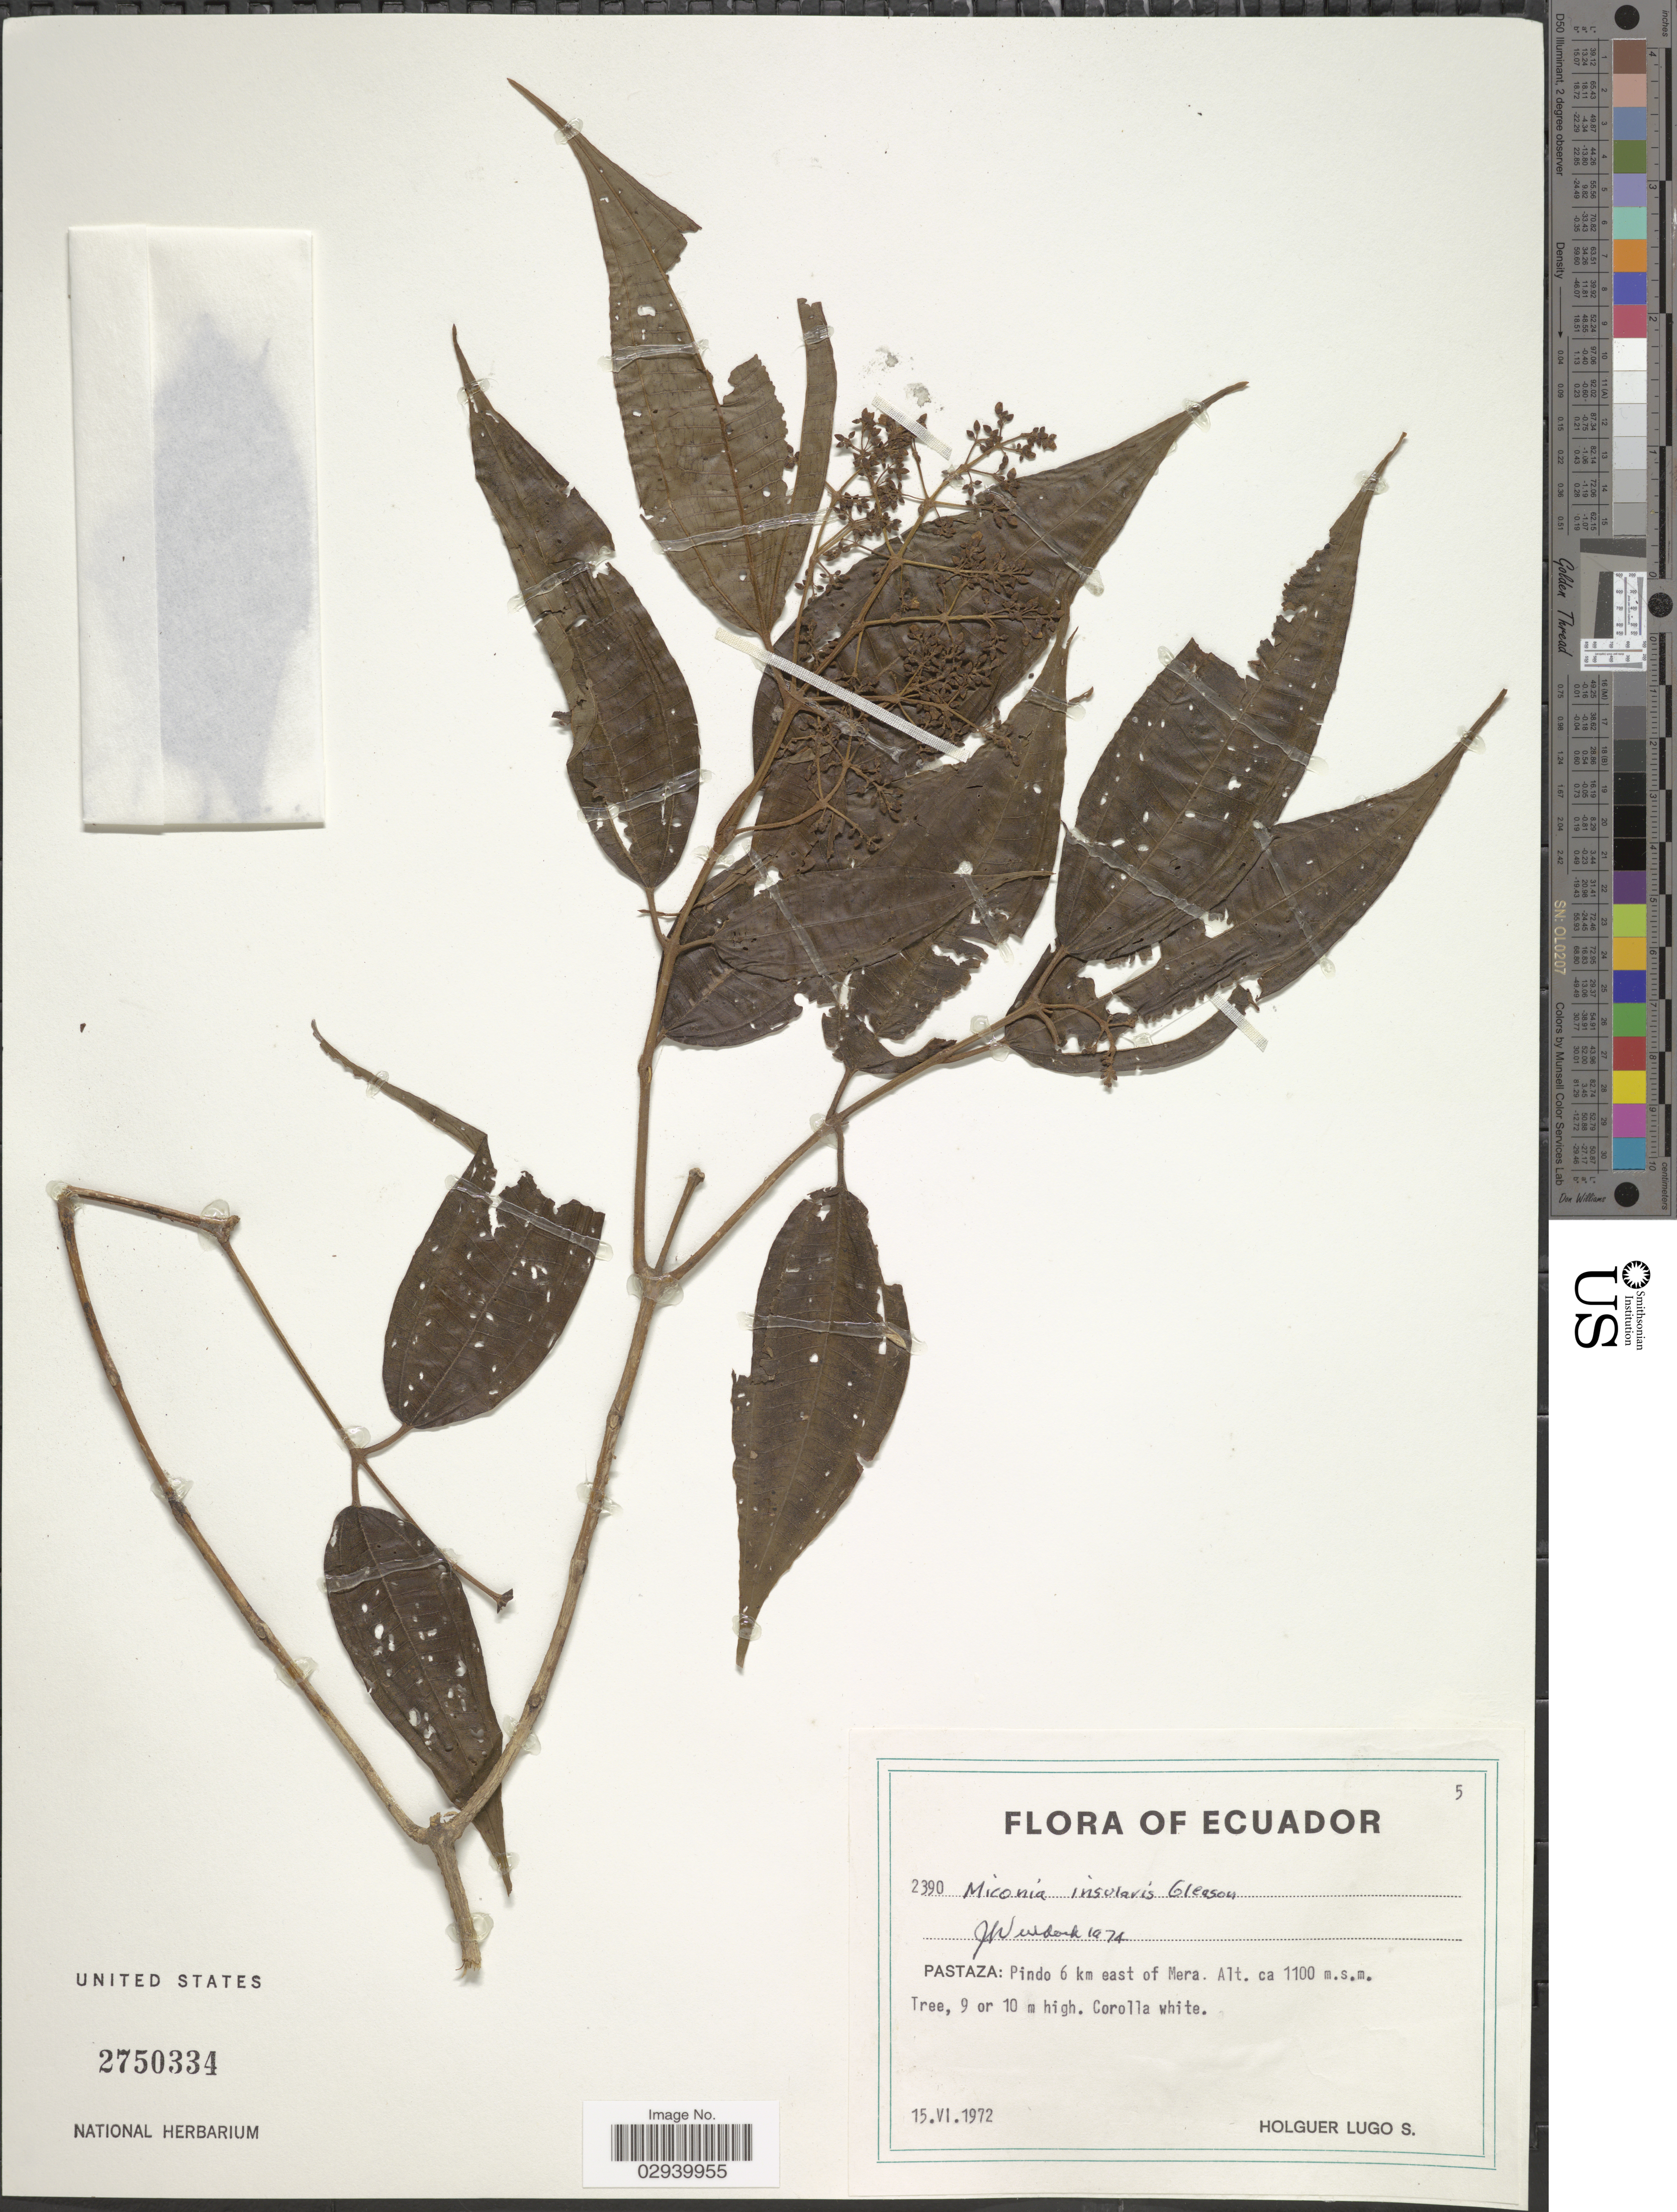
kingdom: Plantae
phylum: Tracheophyta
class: Magnoliopsida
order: Myrtales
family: Melastomataceae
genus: Miconia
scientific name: Miconia insularis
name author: Gleason in I.M. Johnst.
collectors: H. Lugo S.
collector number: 2390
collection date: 1972-06-15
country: Ecuador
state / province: Pastaza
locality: Pindo 6 km east of Mera.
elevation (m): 1100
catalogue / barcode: US 2750334